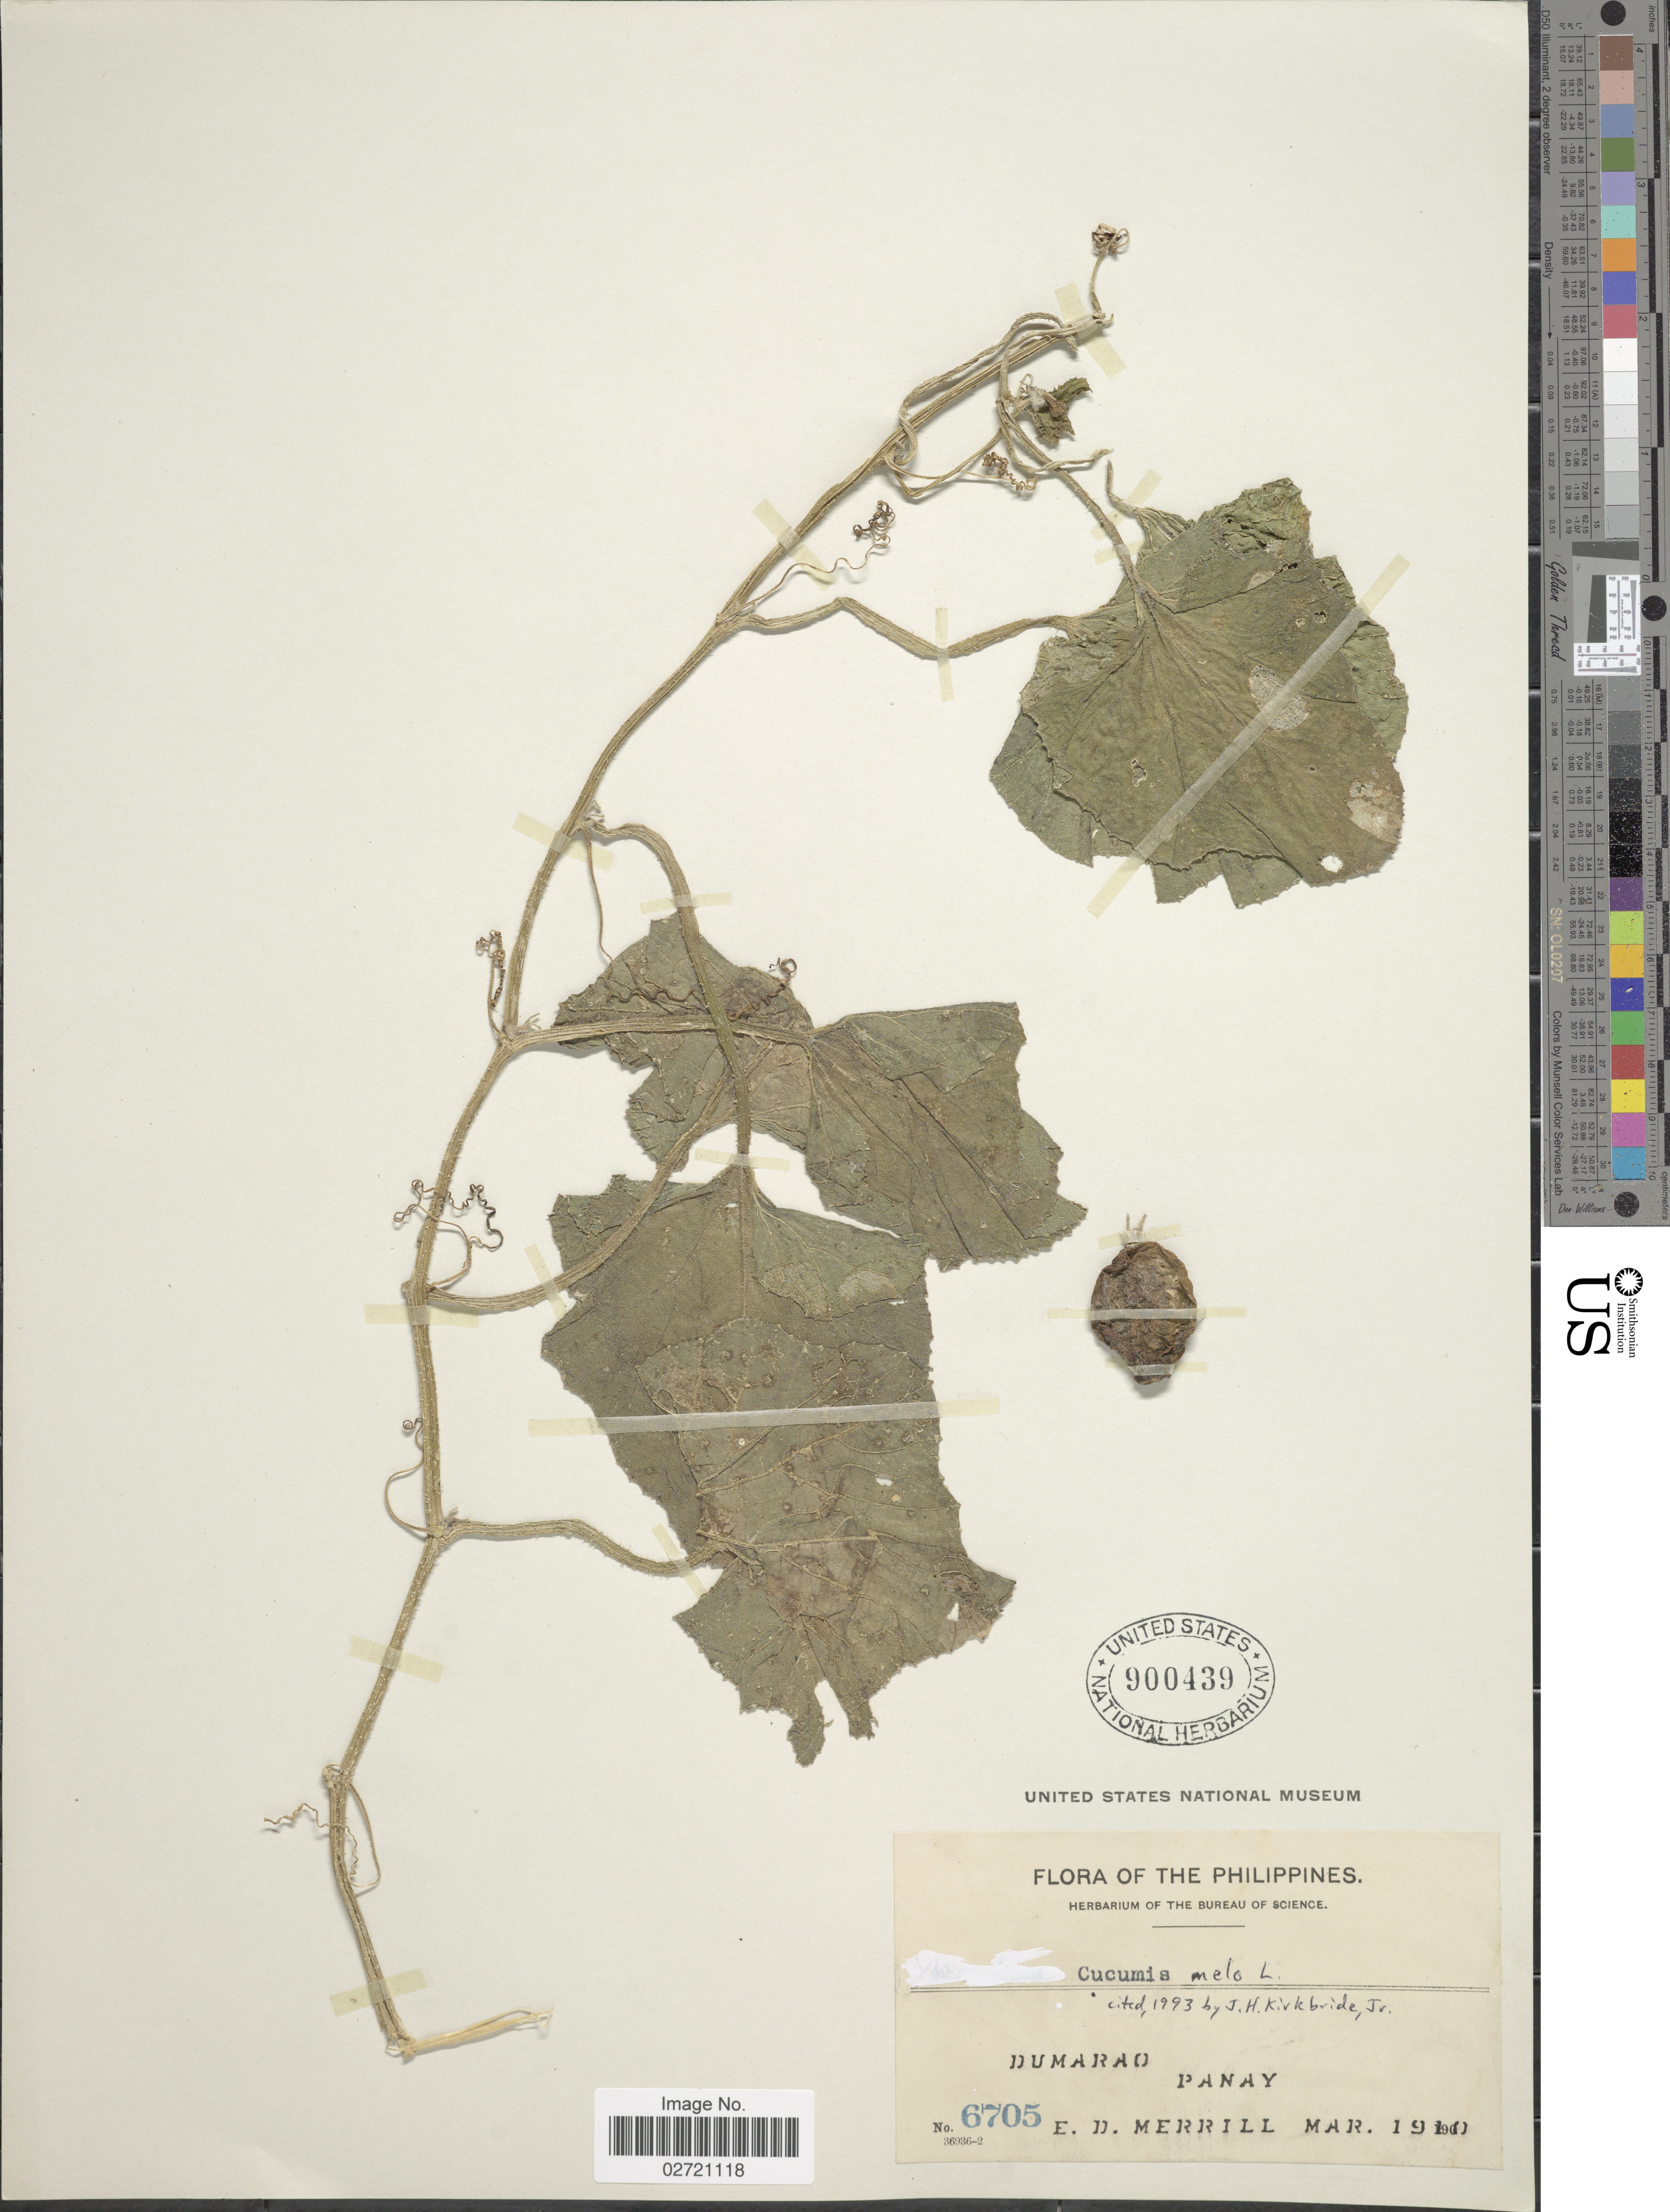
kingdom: Plantae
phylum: Tracheophyta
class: Magnoliopsida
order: Cucurbitales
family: Cucurbitaceae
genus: Cucumis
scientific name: Cucumis melo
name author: L.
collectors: E. D. Merrill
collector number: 6705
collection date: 1910-03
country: Philippines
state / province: Western Visayas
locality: Dumarao, Panay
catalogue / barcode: US 900439